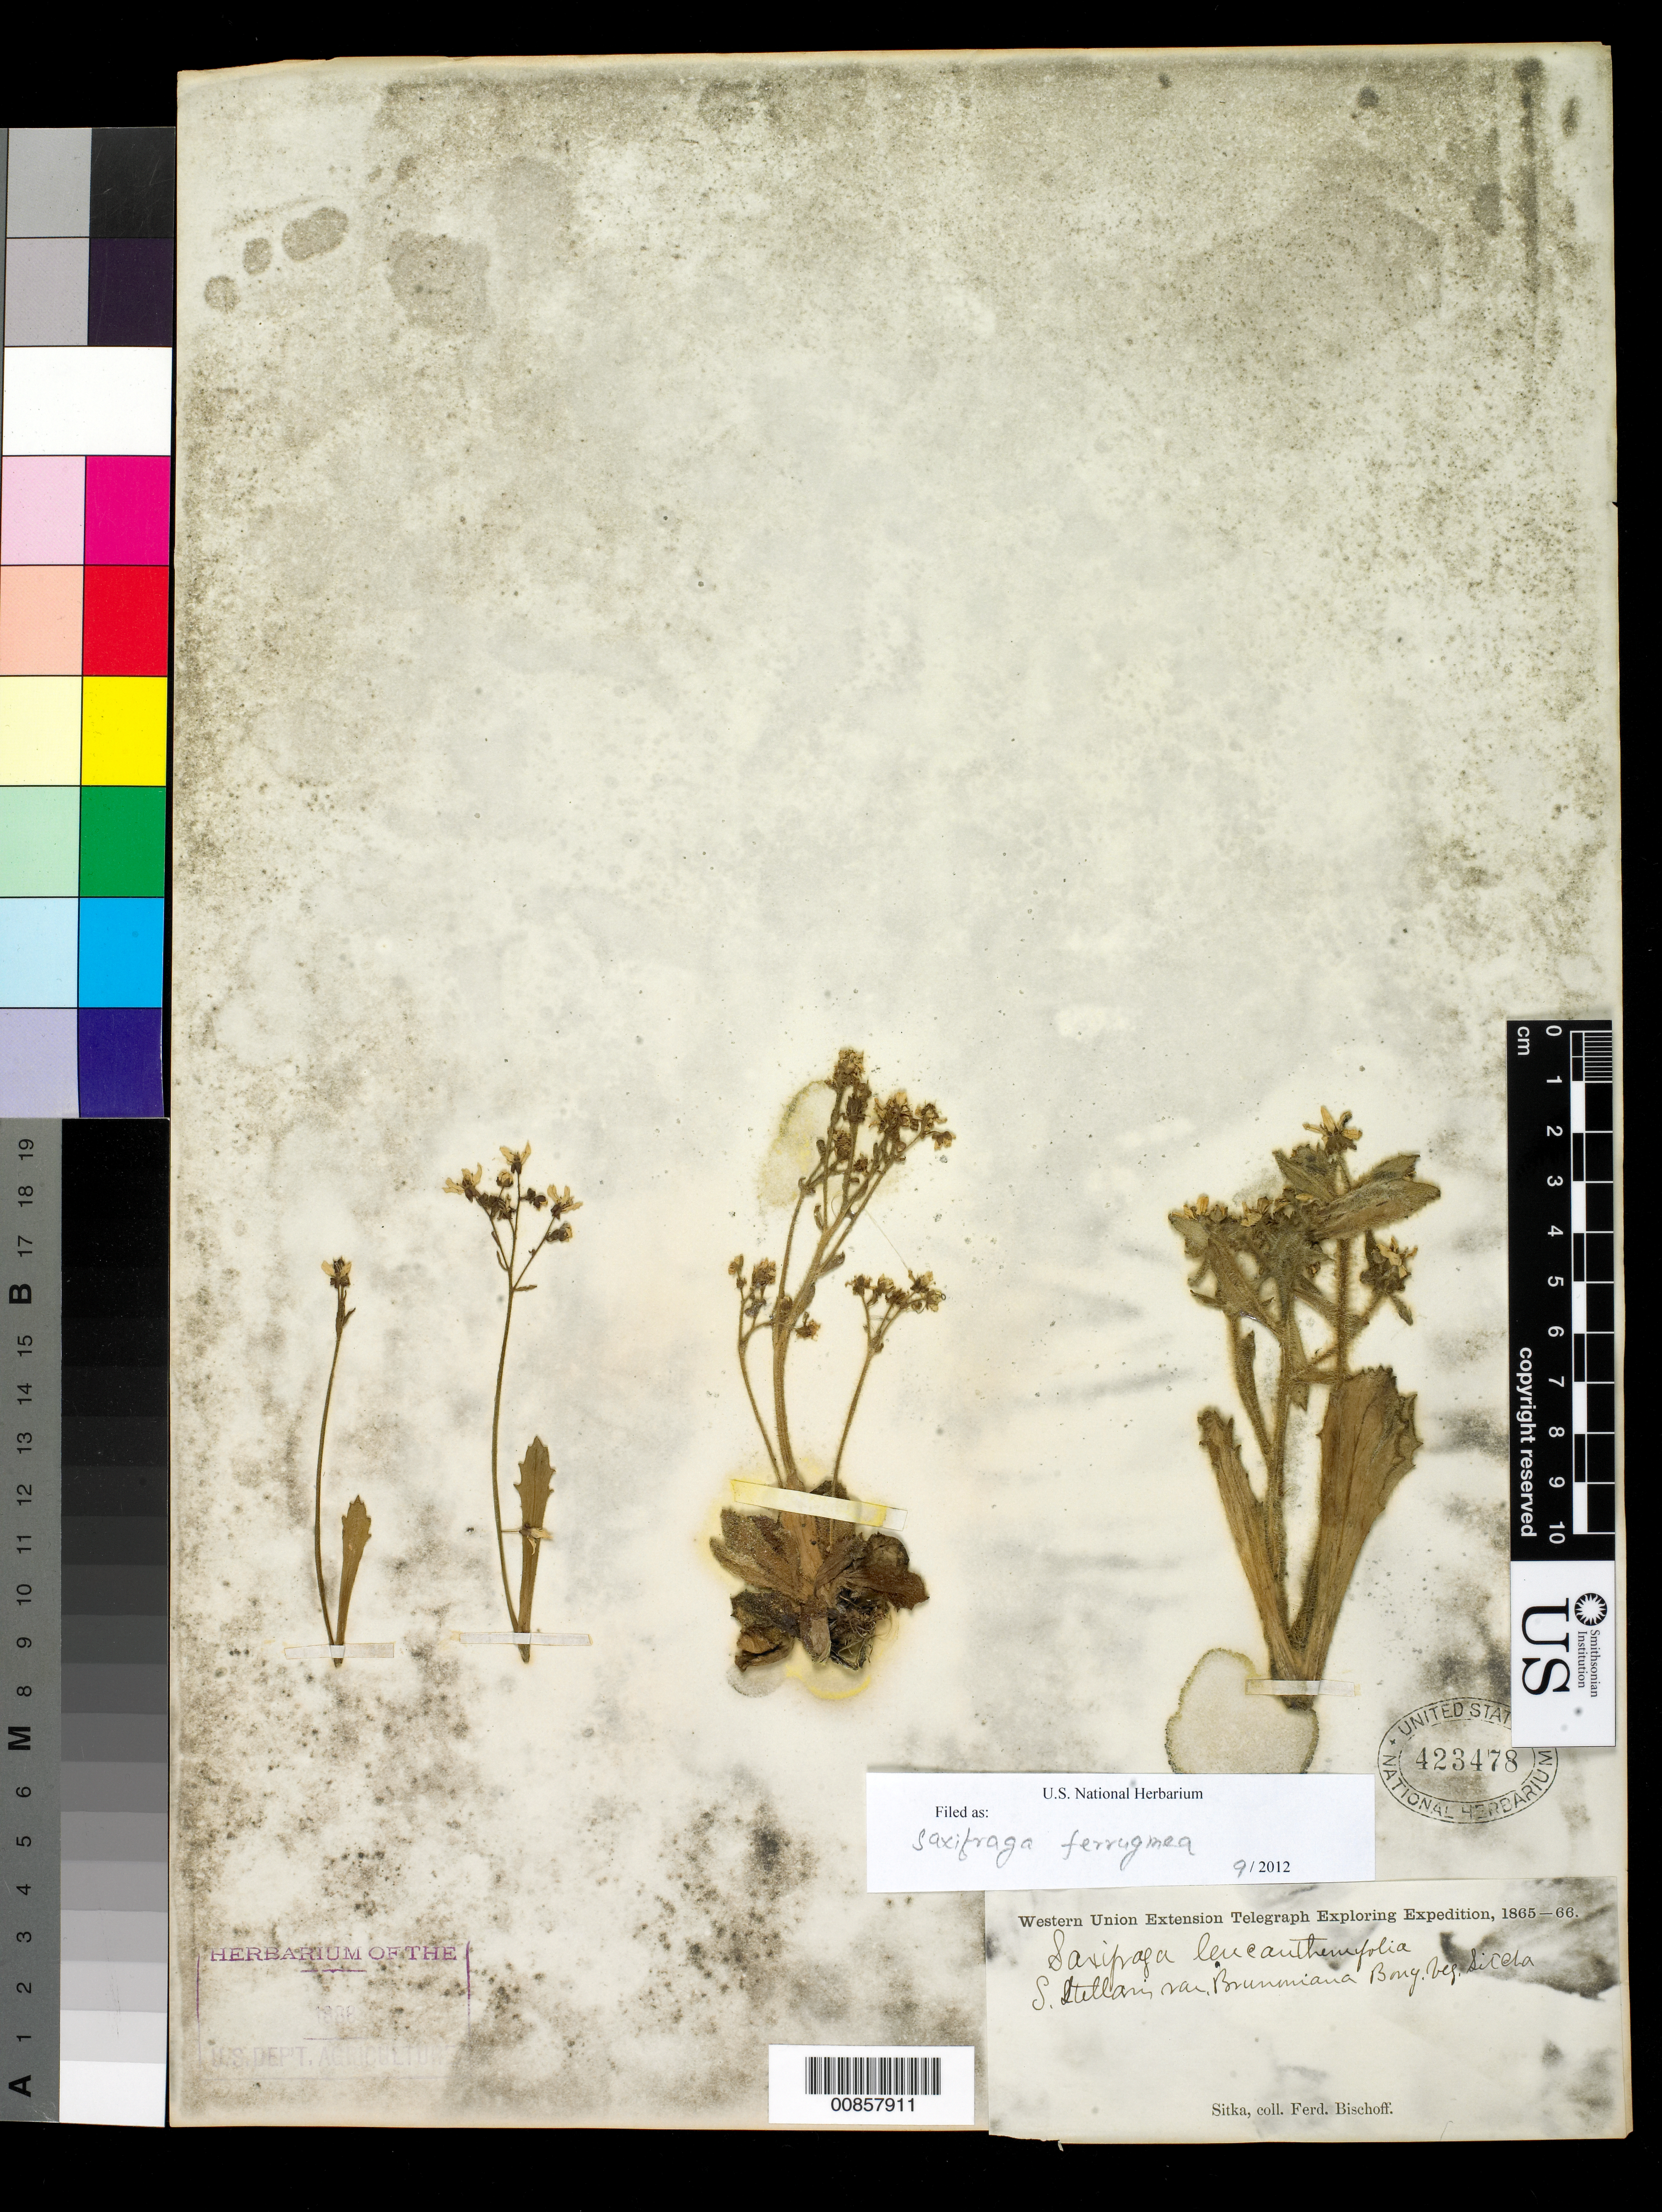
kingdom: Plantae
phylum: Tracheophyta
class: Magnoliopsida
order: Saxifragales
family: Saxifragaceae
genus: Micranthes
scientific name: Micranthes ferruginea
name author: (Graham) Brouillet & Gornall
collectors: F. Bischoff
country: United States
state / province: Alaska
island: Baranof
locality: Sitka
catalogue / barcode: US 423478